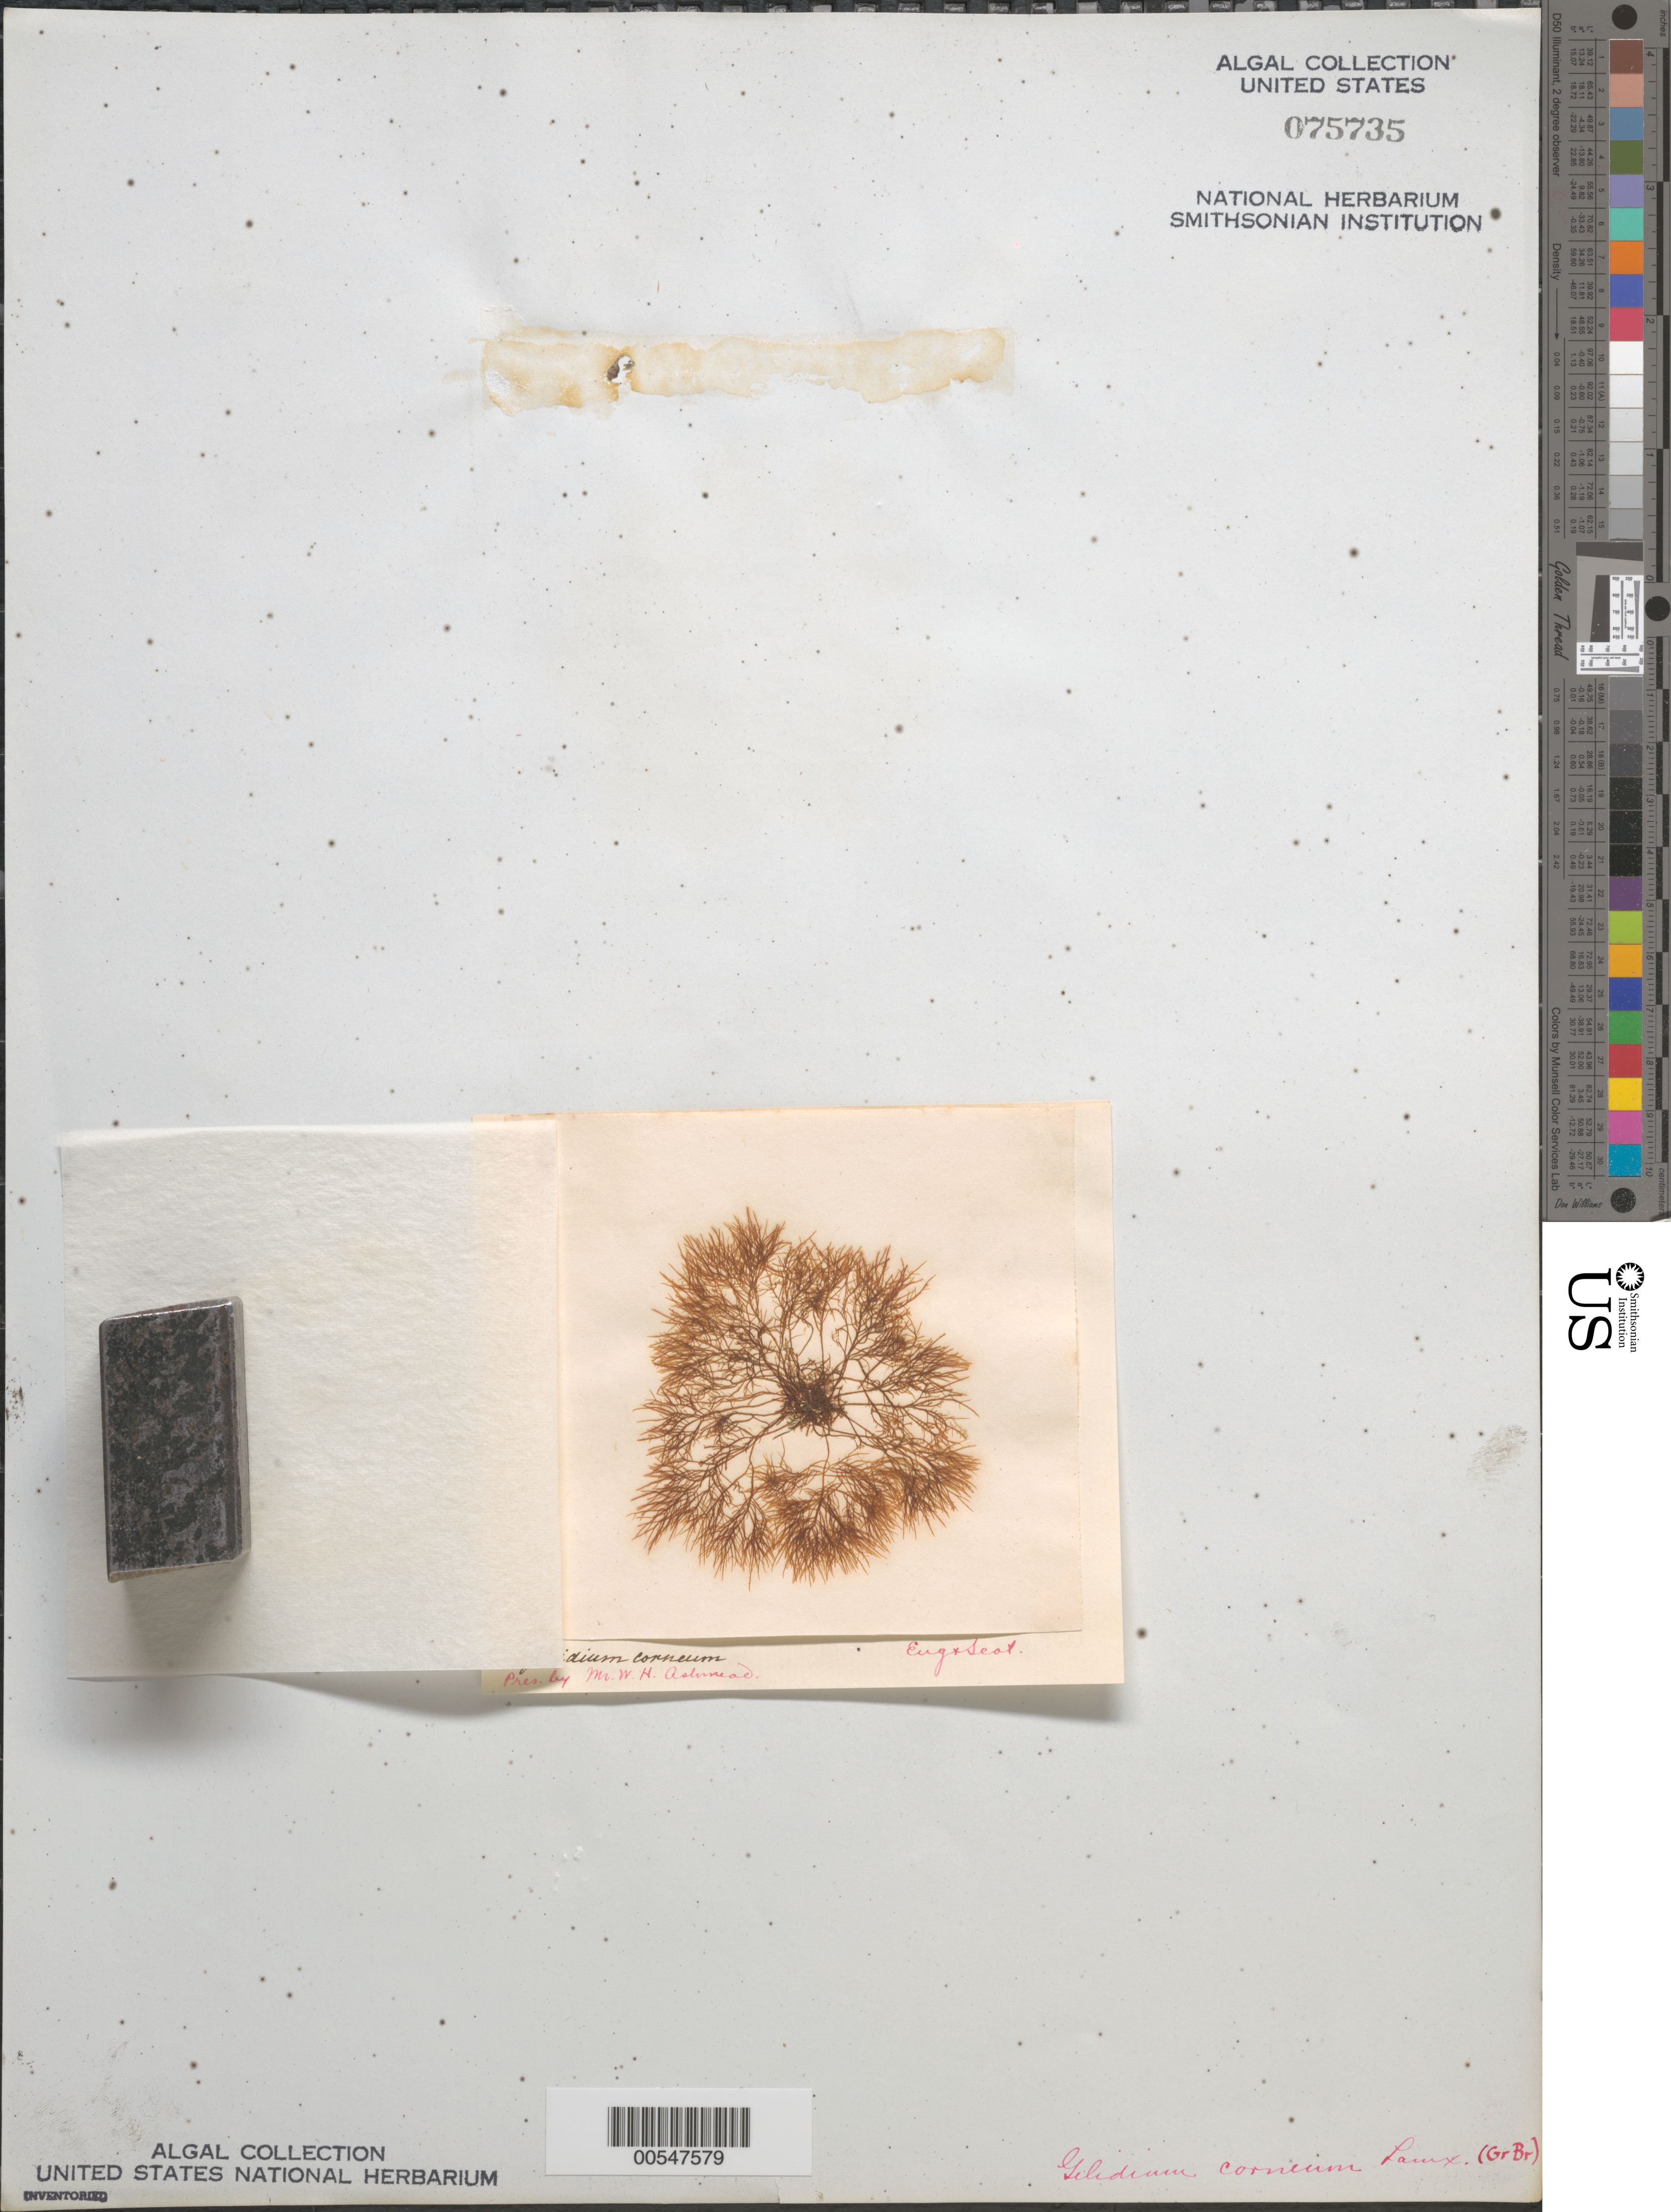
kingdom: Plantae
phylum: Rhodophyta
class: Florideophyceae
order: Gelidiales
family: Gelidiaceae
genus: Gelidium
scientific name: Gelidium corneum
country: United Kingdom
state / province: England / Scotland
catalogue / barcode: US 75735